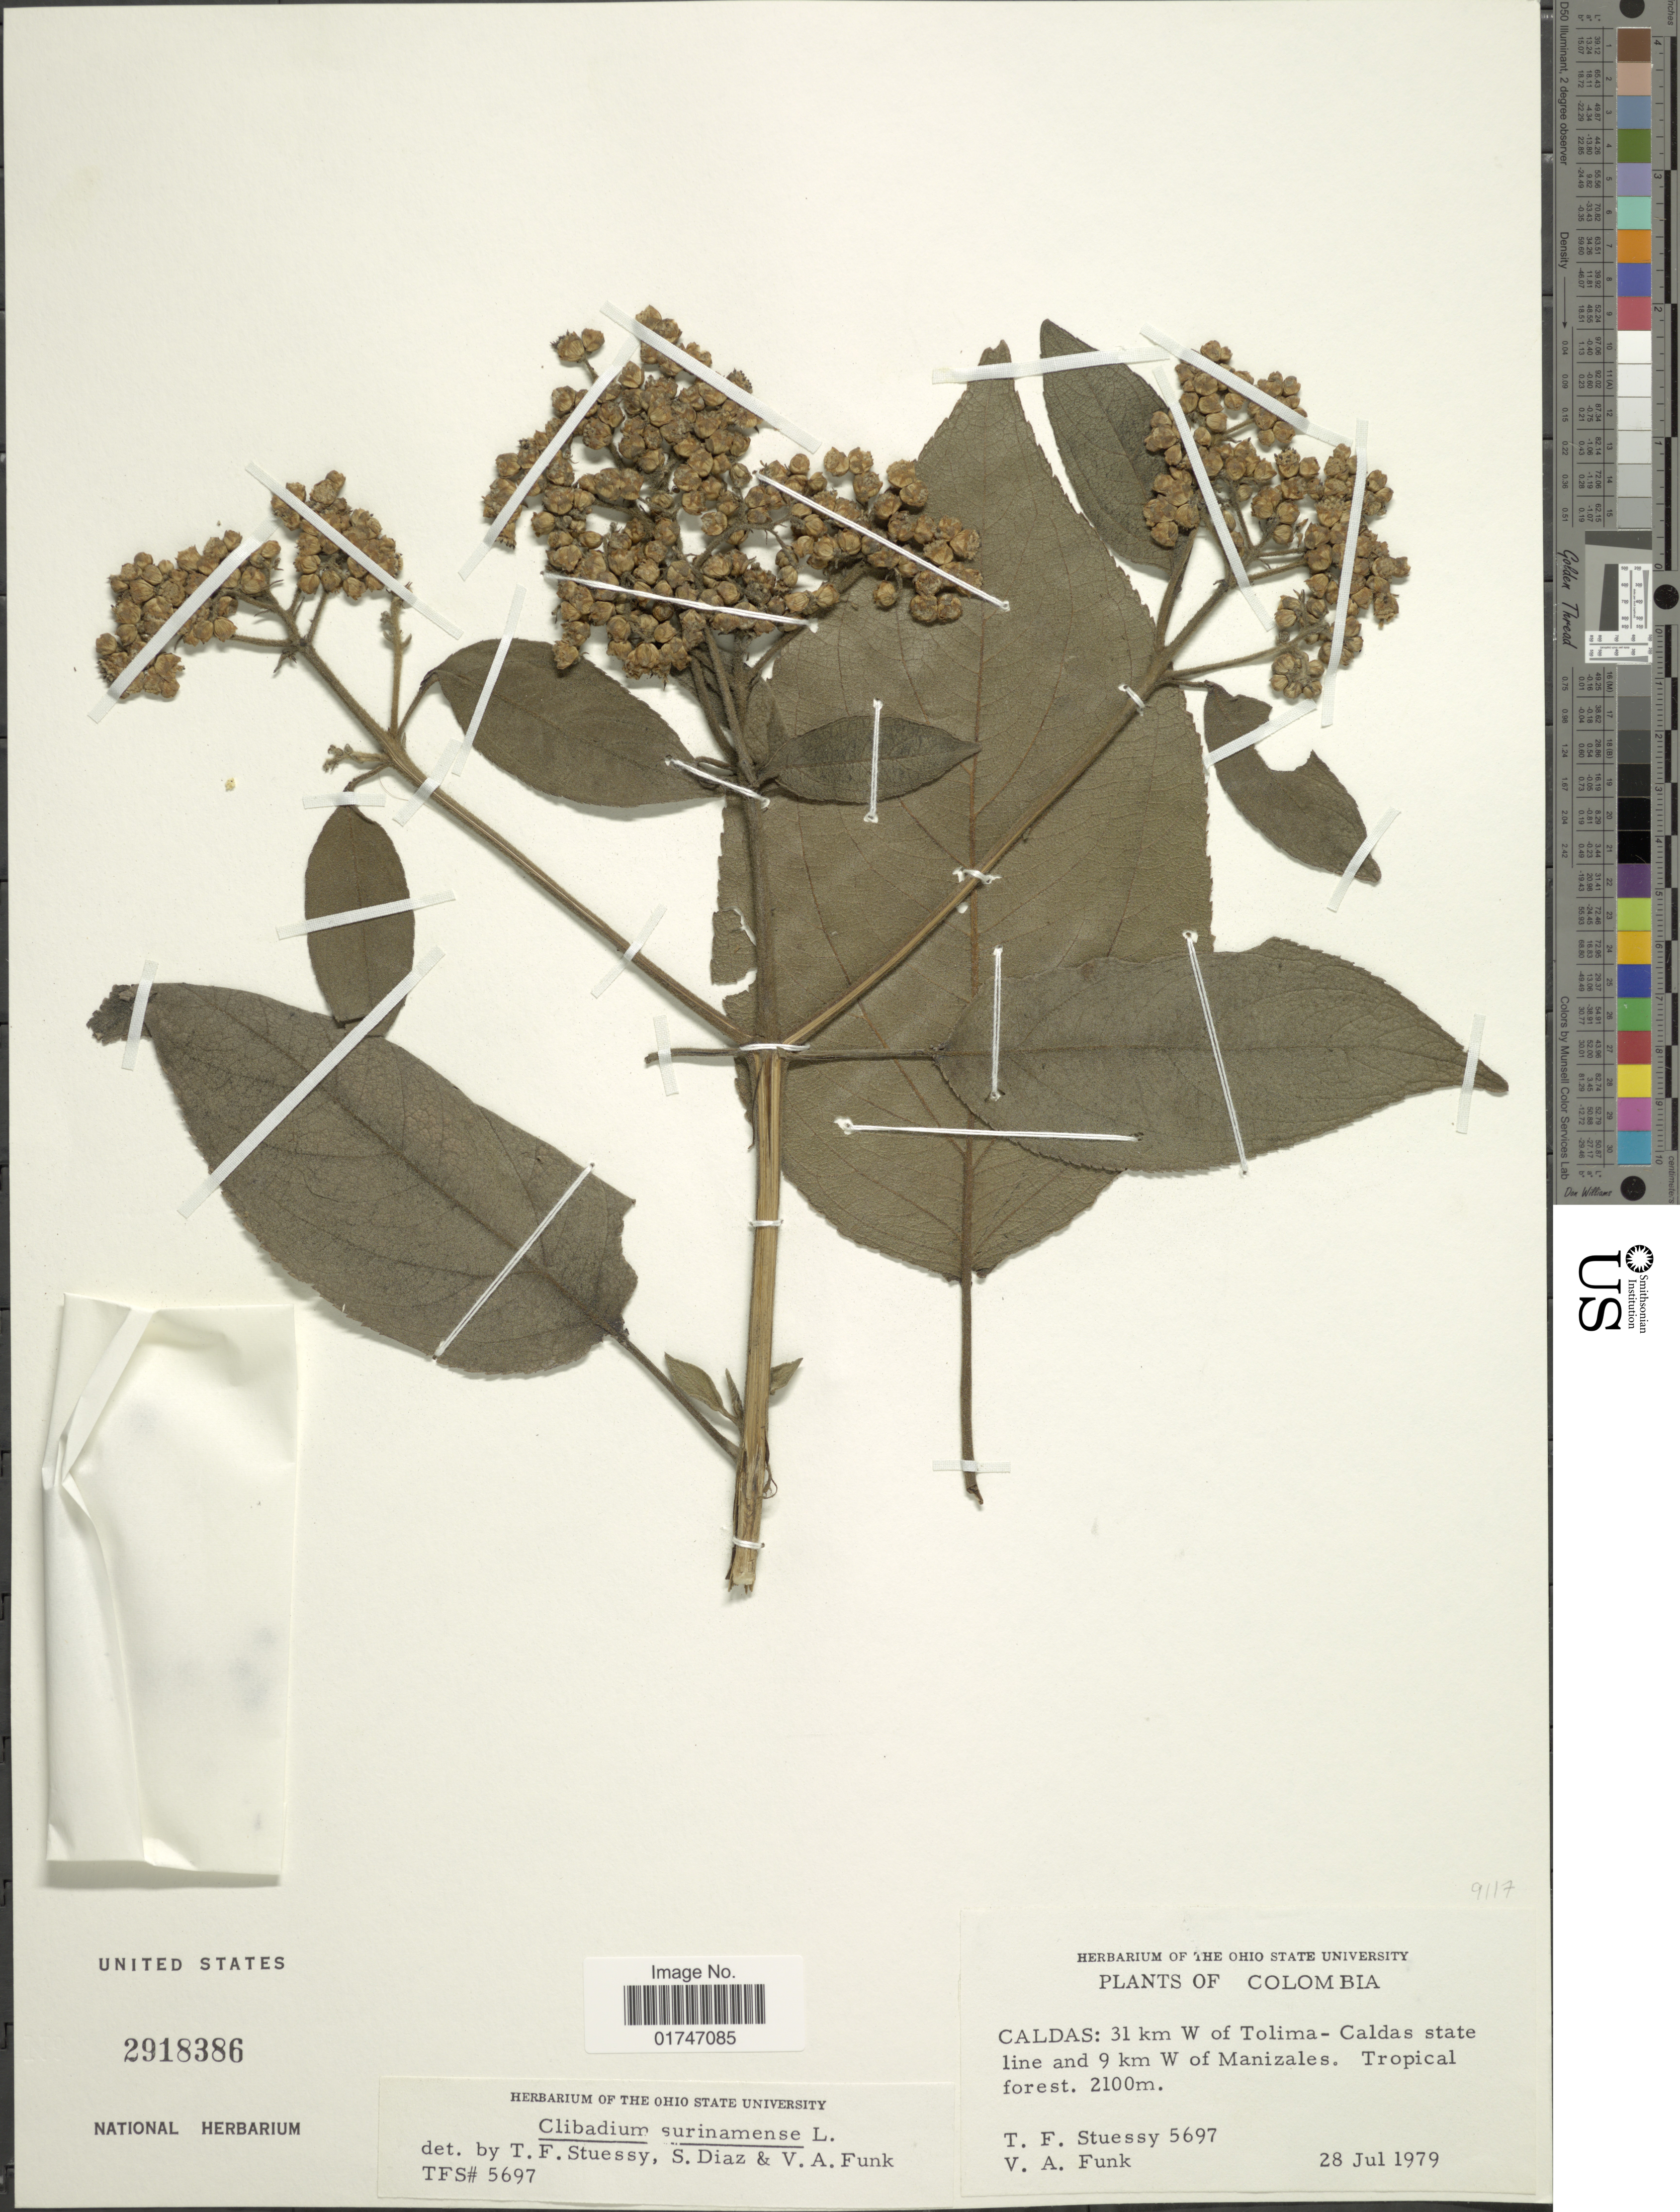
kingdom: Plantae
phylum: Tracheophyta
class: Magnoliopsida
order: Asterales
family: Asteraceae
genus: Clibadium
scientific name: Clibadium surinamense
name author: L.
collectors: T. Stuessy & V. Funk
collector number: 5697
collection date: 1979-07-28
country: Colombia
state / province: Caldas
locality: Caldas: 31 km W of Tolima - Caldas state line and 9 km W of Manizales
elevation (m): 2100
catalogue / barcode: US 2918386